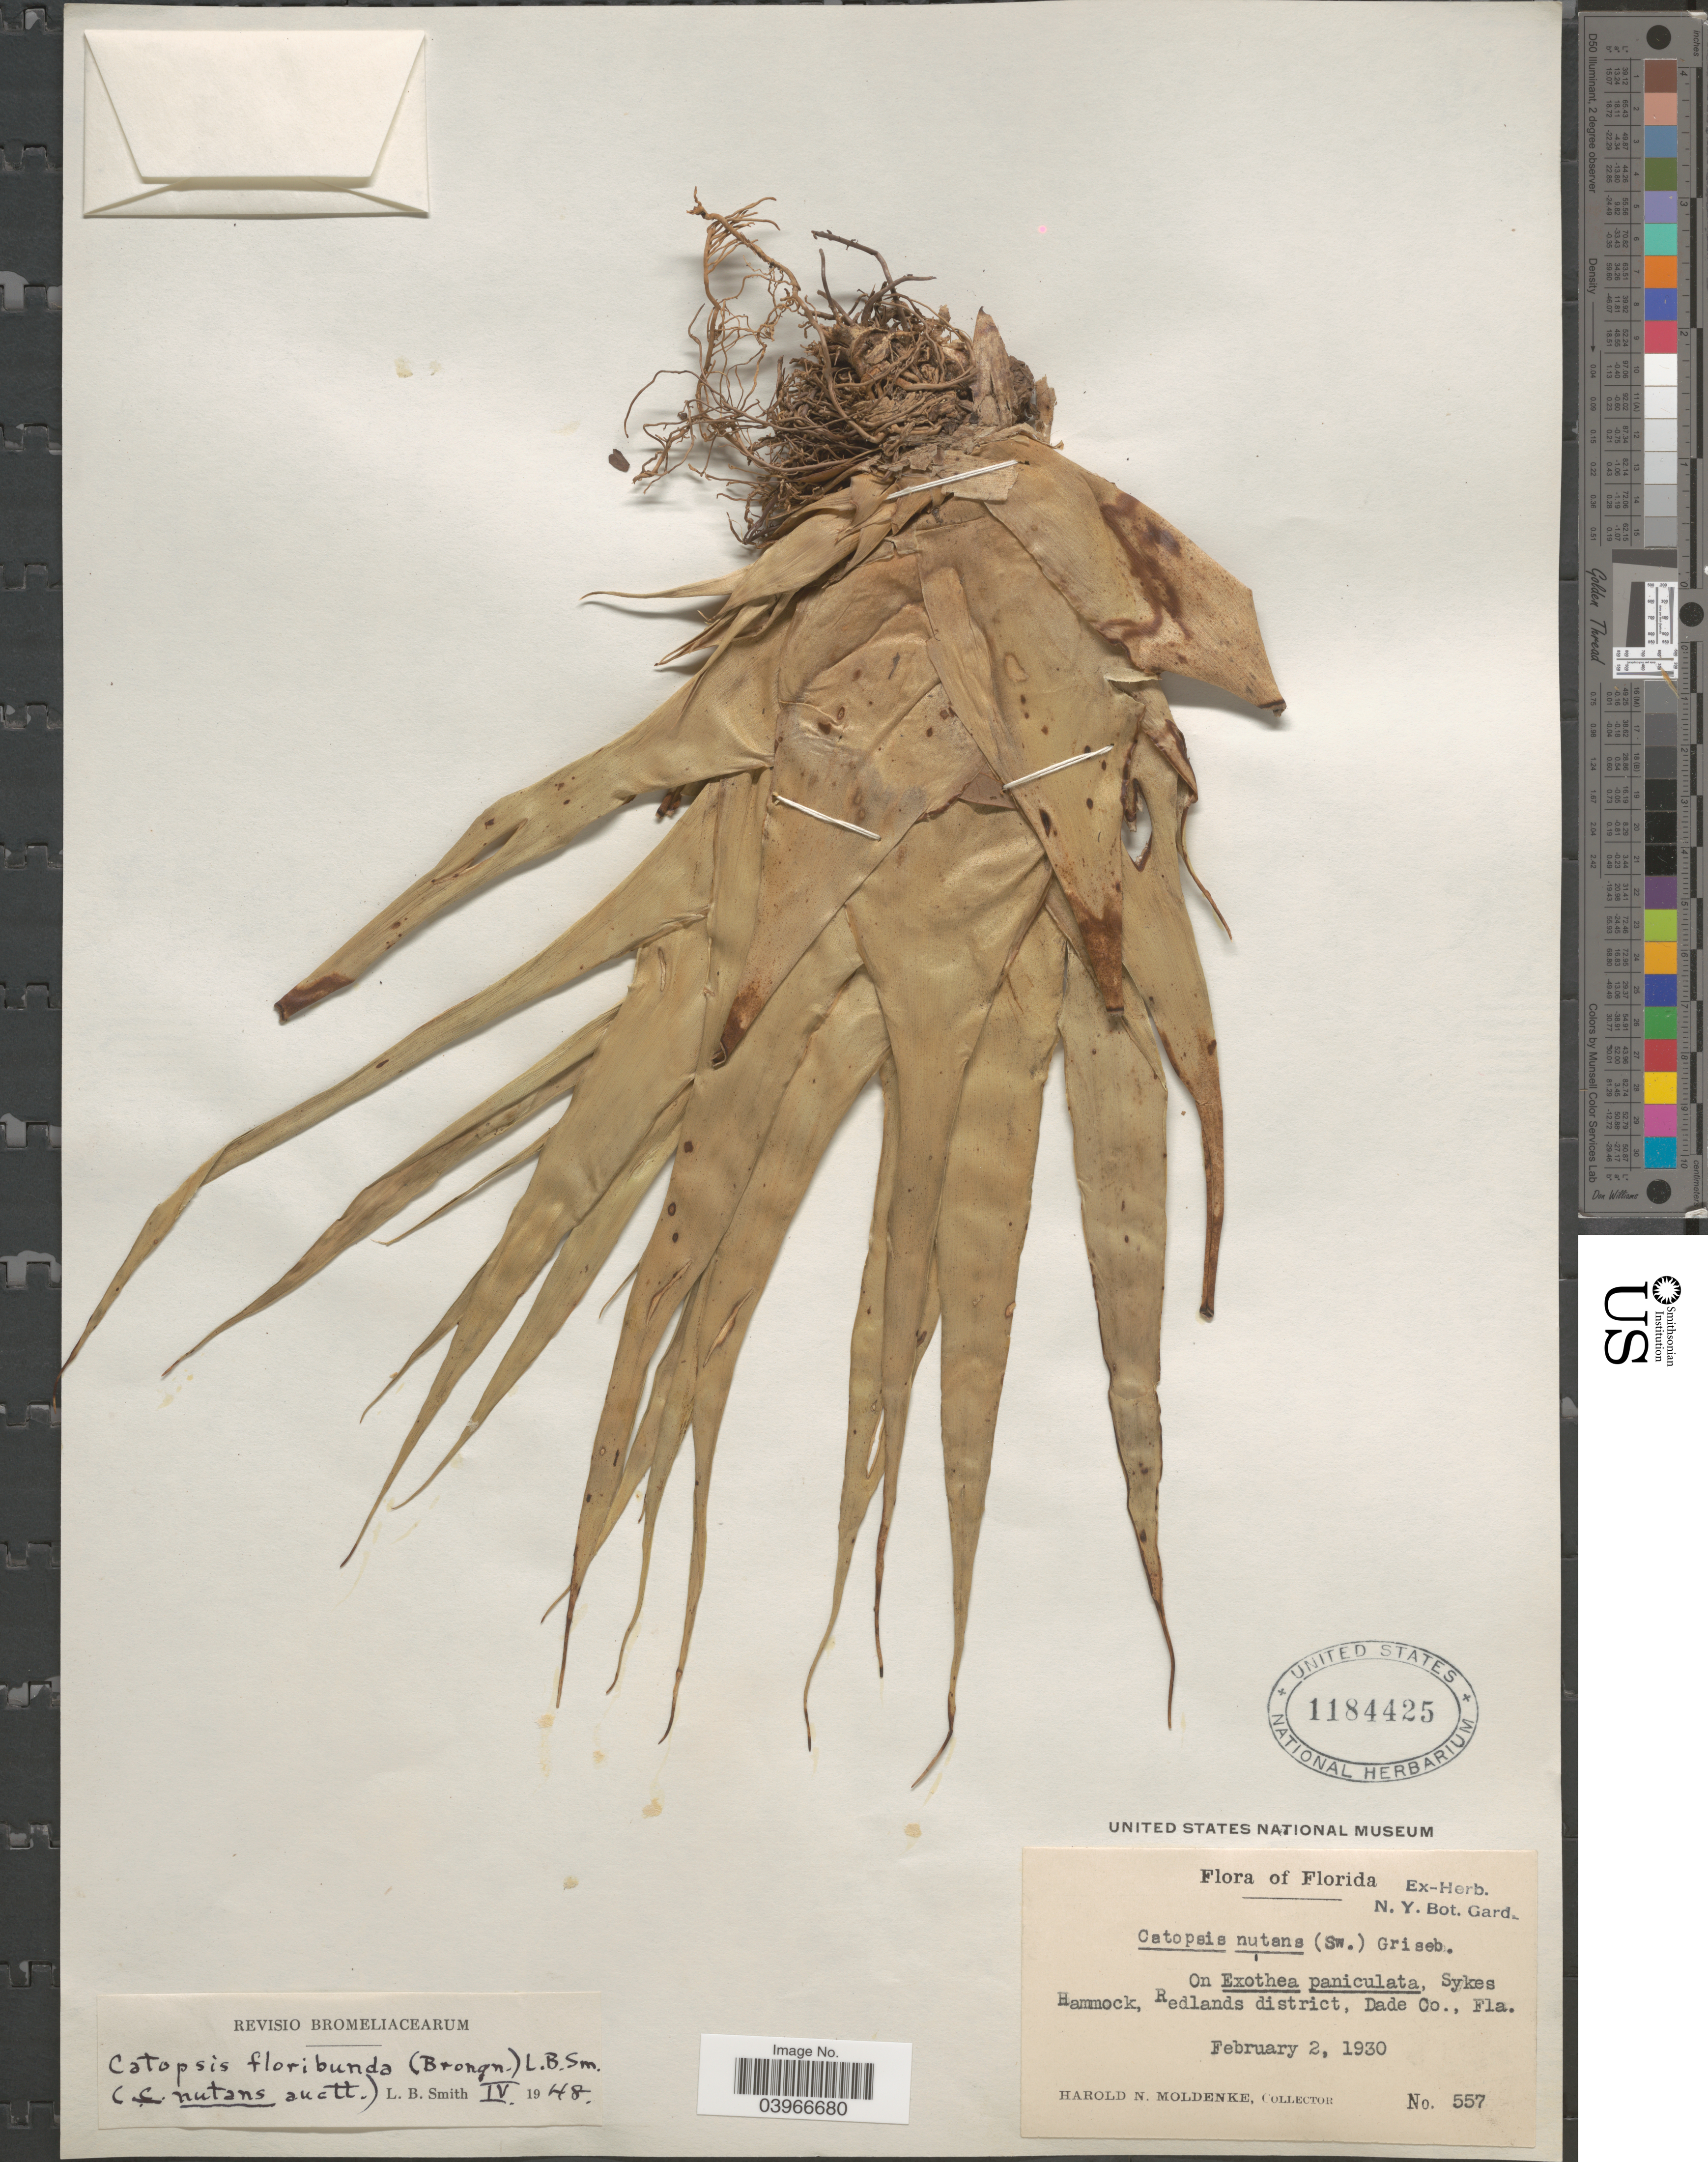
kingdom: Plantae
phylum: Tracheophyta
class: Liliopsida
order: Poales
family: Bromeliaceae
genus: Catopsis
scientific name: Catopsis floribunda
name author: L.B. Sm.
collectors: H. N. Moldenke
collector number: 557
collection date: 1930-02-02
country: United States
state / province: Florida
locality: Sykes Hammock, Redlands district, Dade Co.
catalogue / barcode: US 1184425